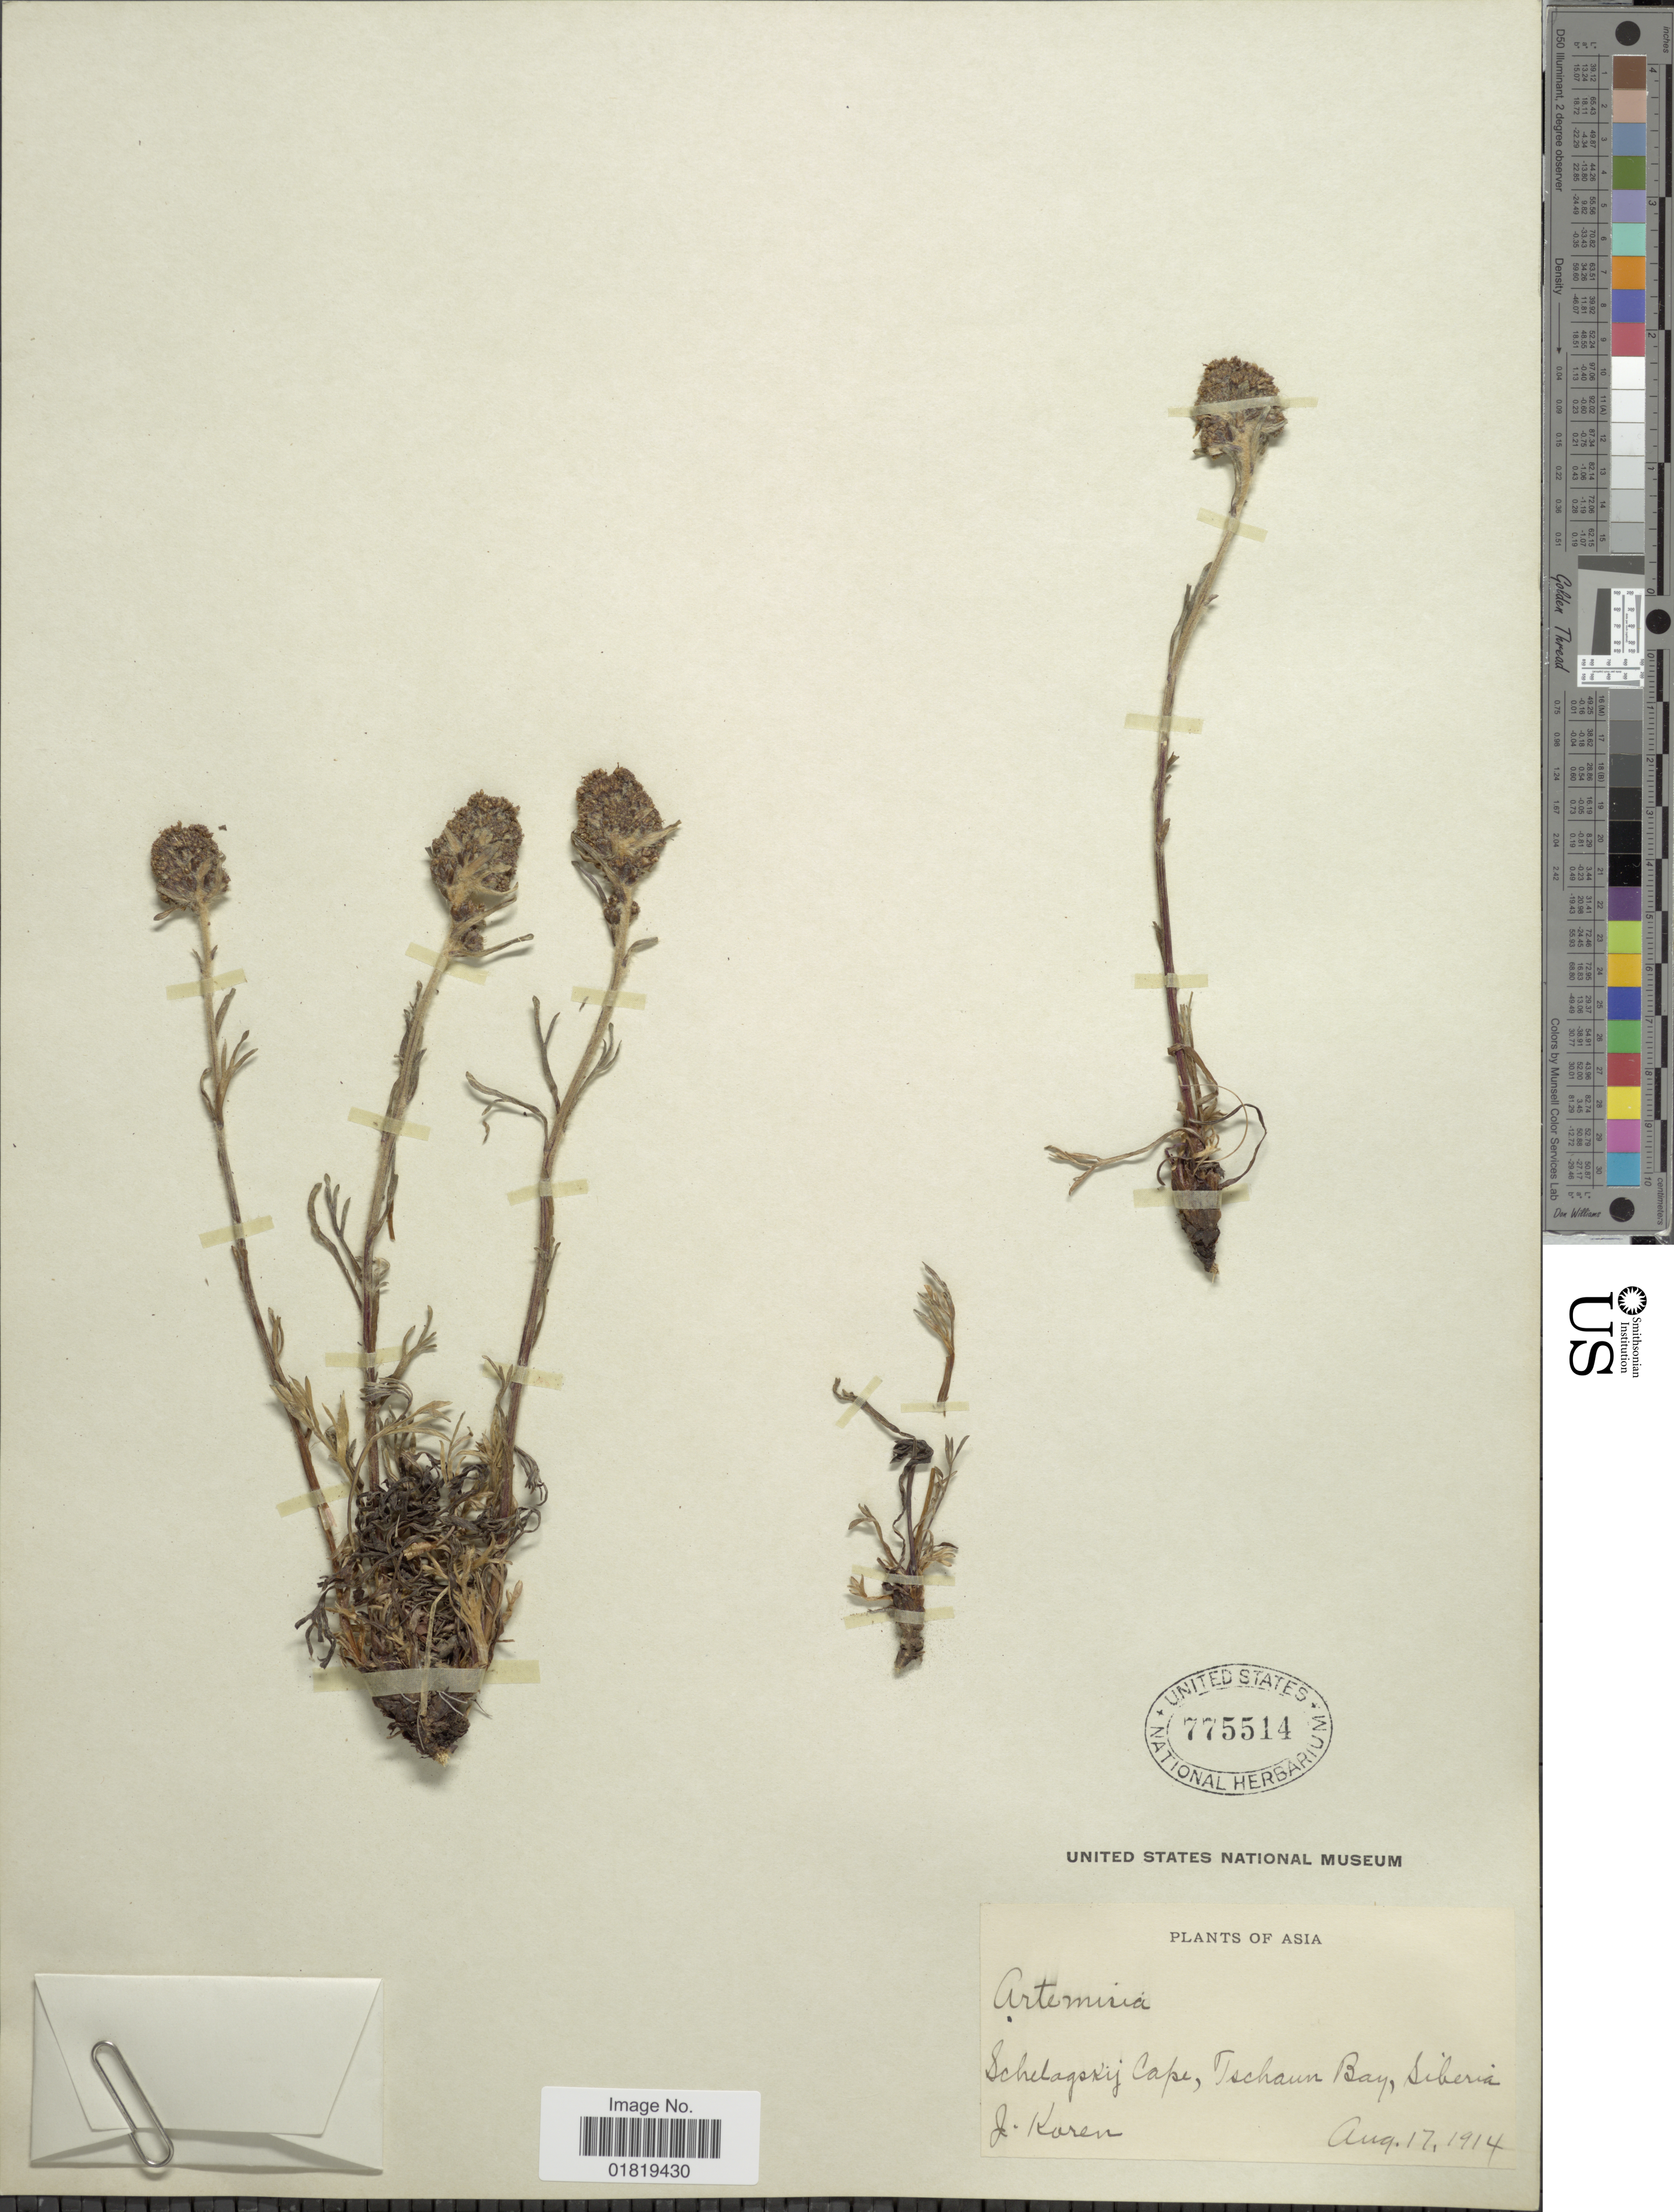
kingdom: Plantae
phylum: Tracheophyta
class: Magnoliopsida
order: Asterales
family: Asteraceae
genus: Artemisia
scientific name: Artemisia sp.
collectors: J. Koren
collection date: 1914-08-17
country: Russian Federation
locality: Schelagsky Cape, Tschaun Bay, Siberia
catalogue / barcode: US 77514